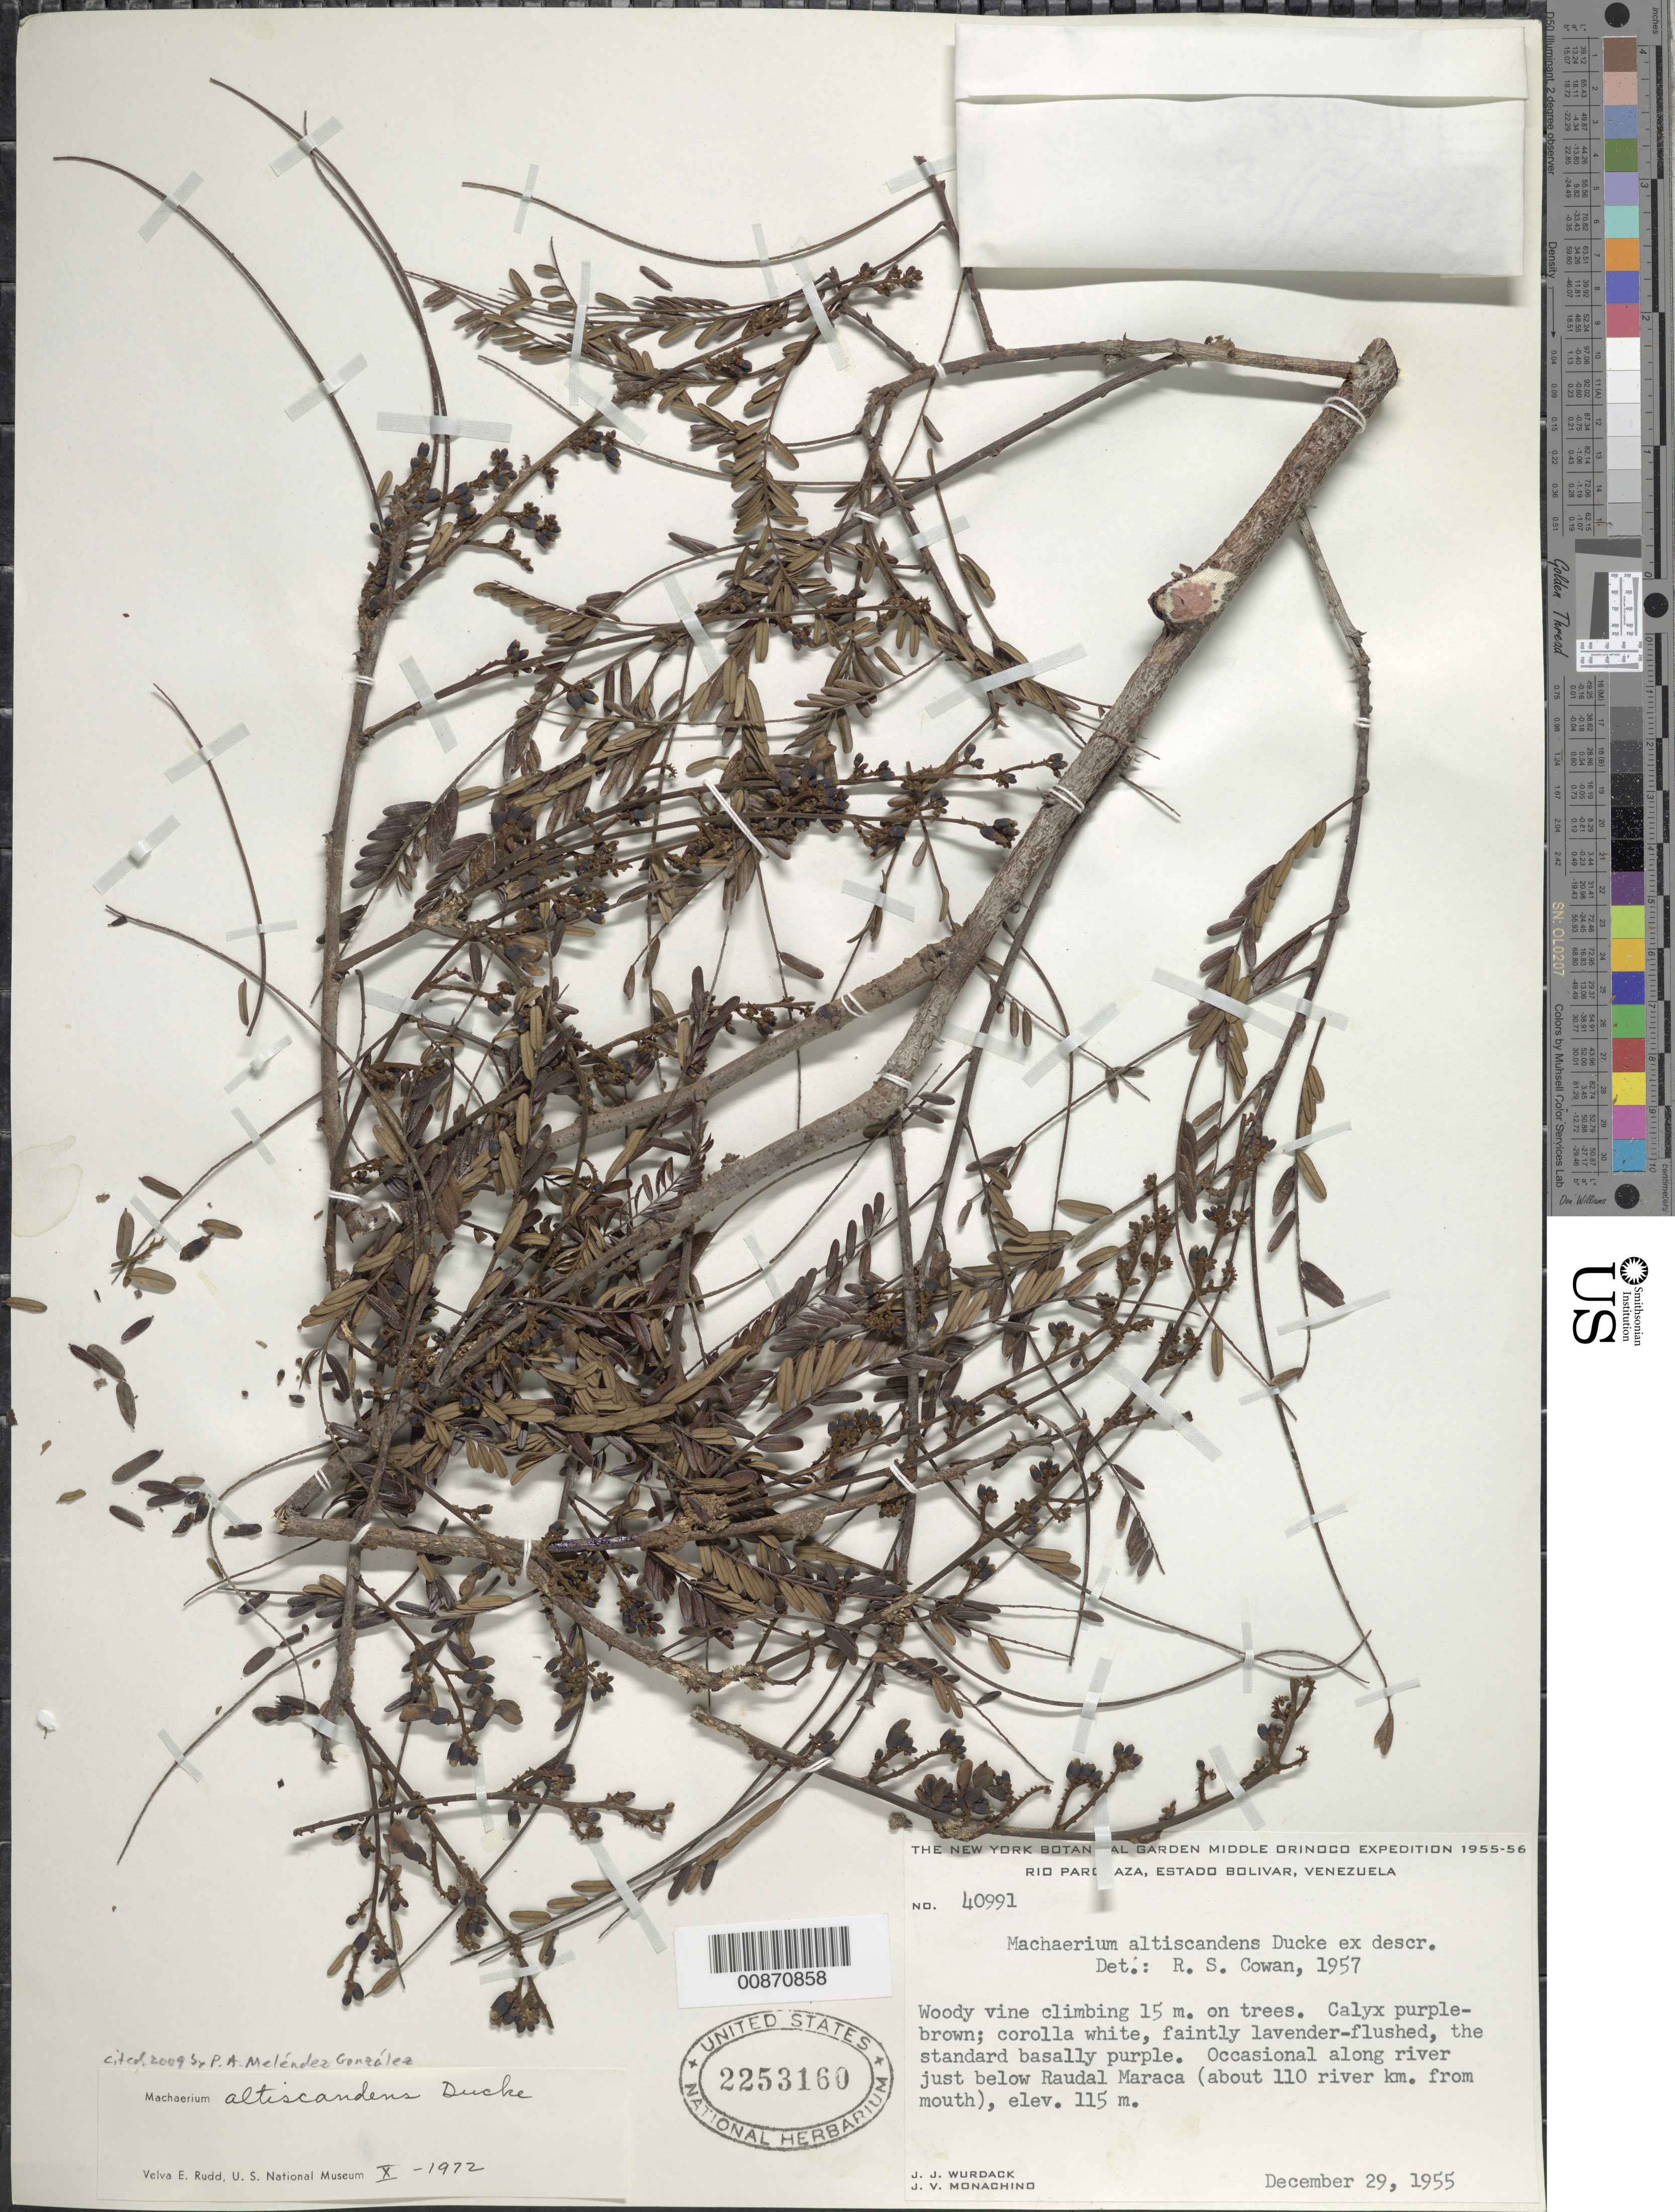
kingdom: Plantae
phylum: Tracheophyta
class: Magnoliopsida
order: Fabales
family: Fabaceae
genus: Machaerium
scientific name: Machaerium altiscandens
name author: Ducke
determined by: Rudd, V. E.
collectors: J. J. Wurdack & J. V. Monachino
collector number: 40991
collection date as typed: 29-Dec-55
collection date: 1955-12-29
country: Venezuela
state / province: Bolívar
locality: Río Parguaza, just below Raudal Maraca (about 110 river km from mouth)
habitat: Along river; on trees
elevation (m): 115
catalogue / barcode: US 2253160